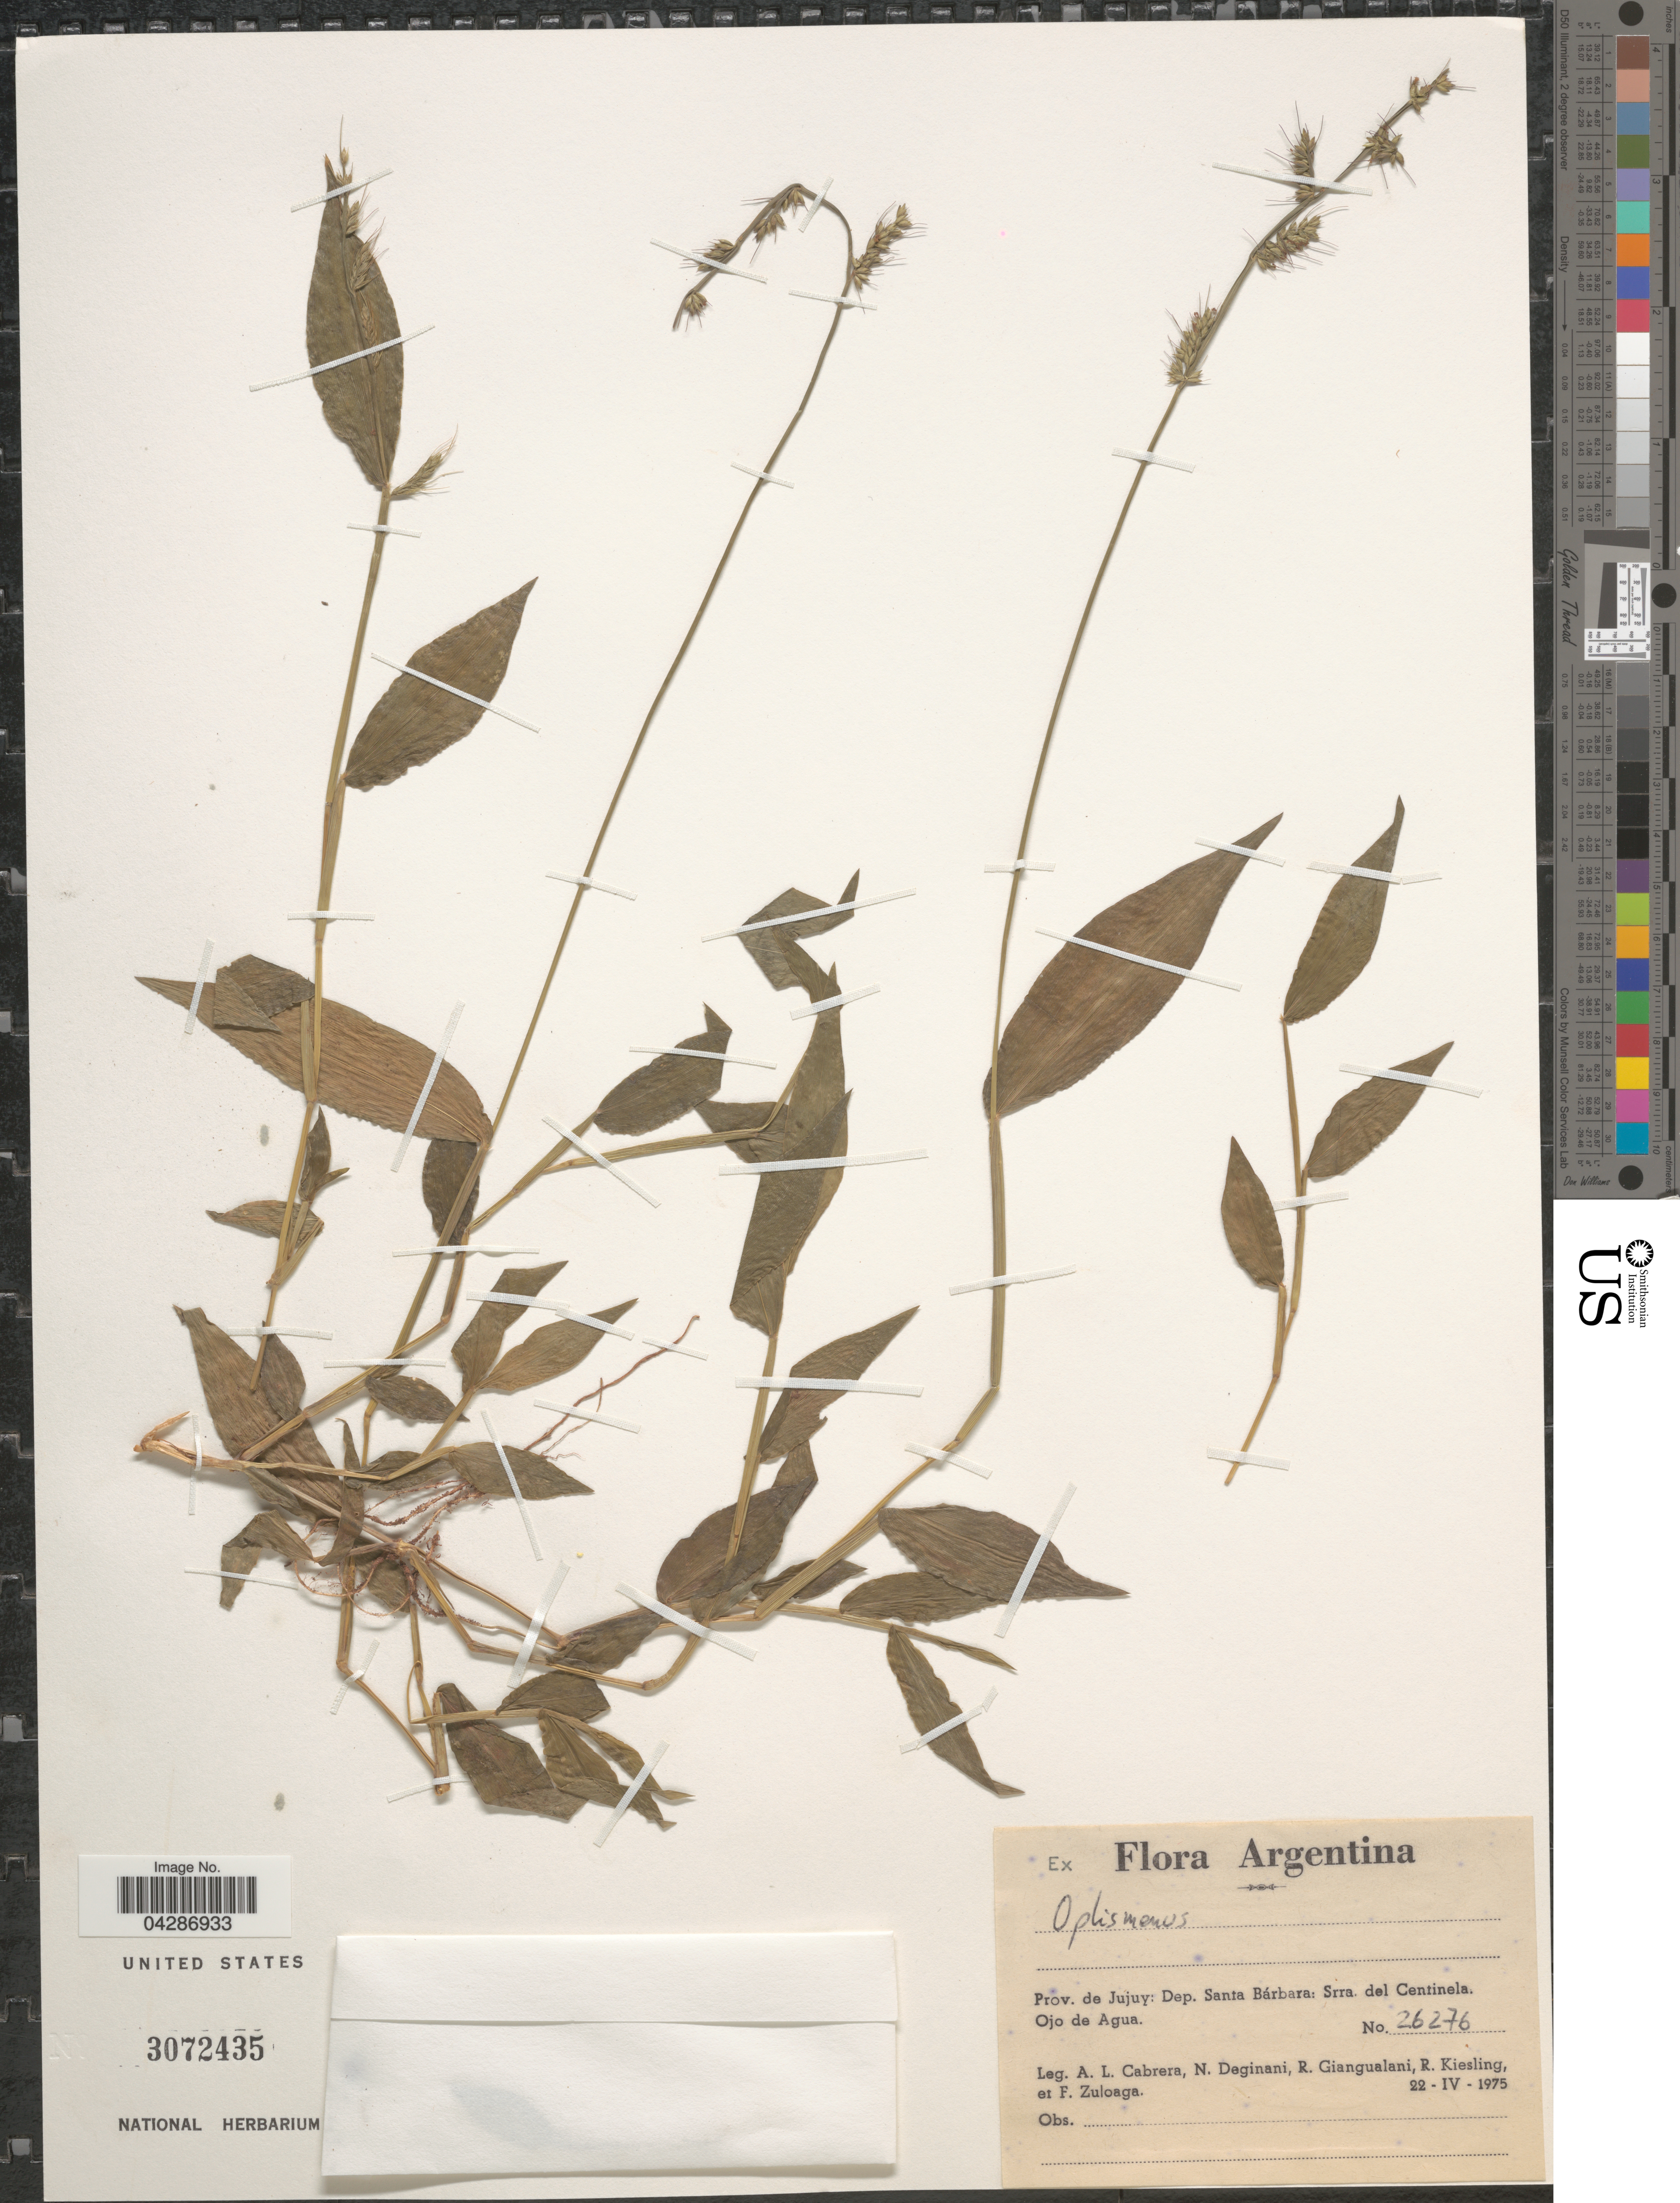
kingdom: Plantae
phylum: Tracheophyta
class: Liliopsida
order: Poales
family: Poaceae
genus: Oplismenus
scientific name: Oplismenus sp.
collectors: A. L. Cabrera, N. Deginiani, R. Giangualani, R. Kiesling & F. Zuloaga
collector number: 26276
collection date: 1975-04-22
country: Argentina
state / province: Jujuy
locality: Prov. de Jujuy: Dep. Santa Bárbara: Srra. del Centinela. Ojo de Agua.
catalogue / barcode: US 3072435